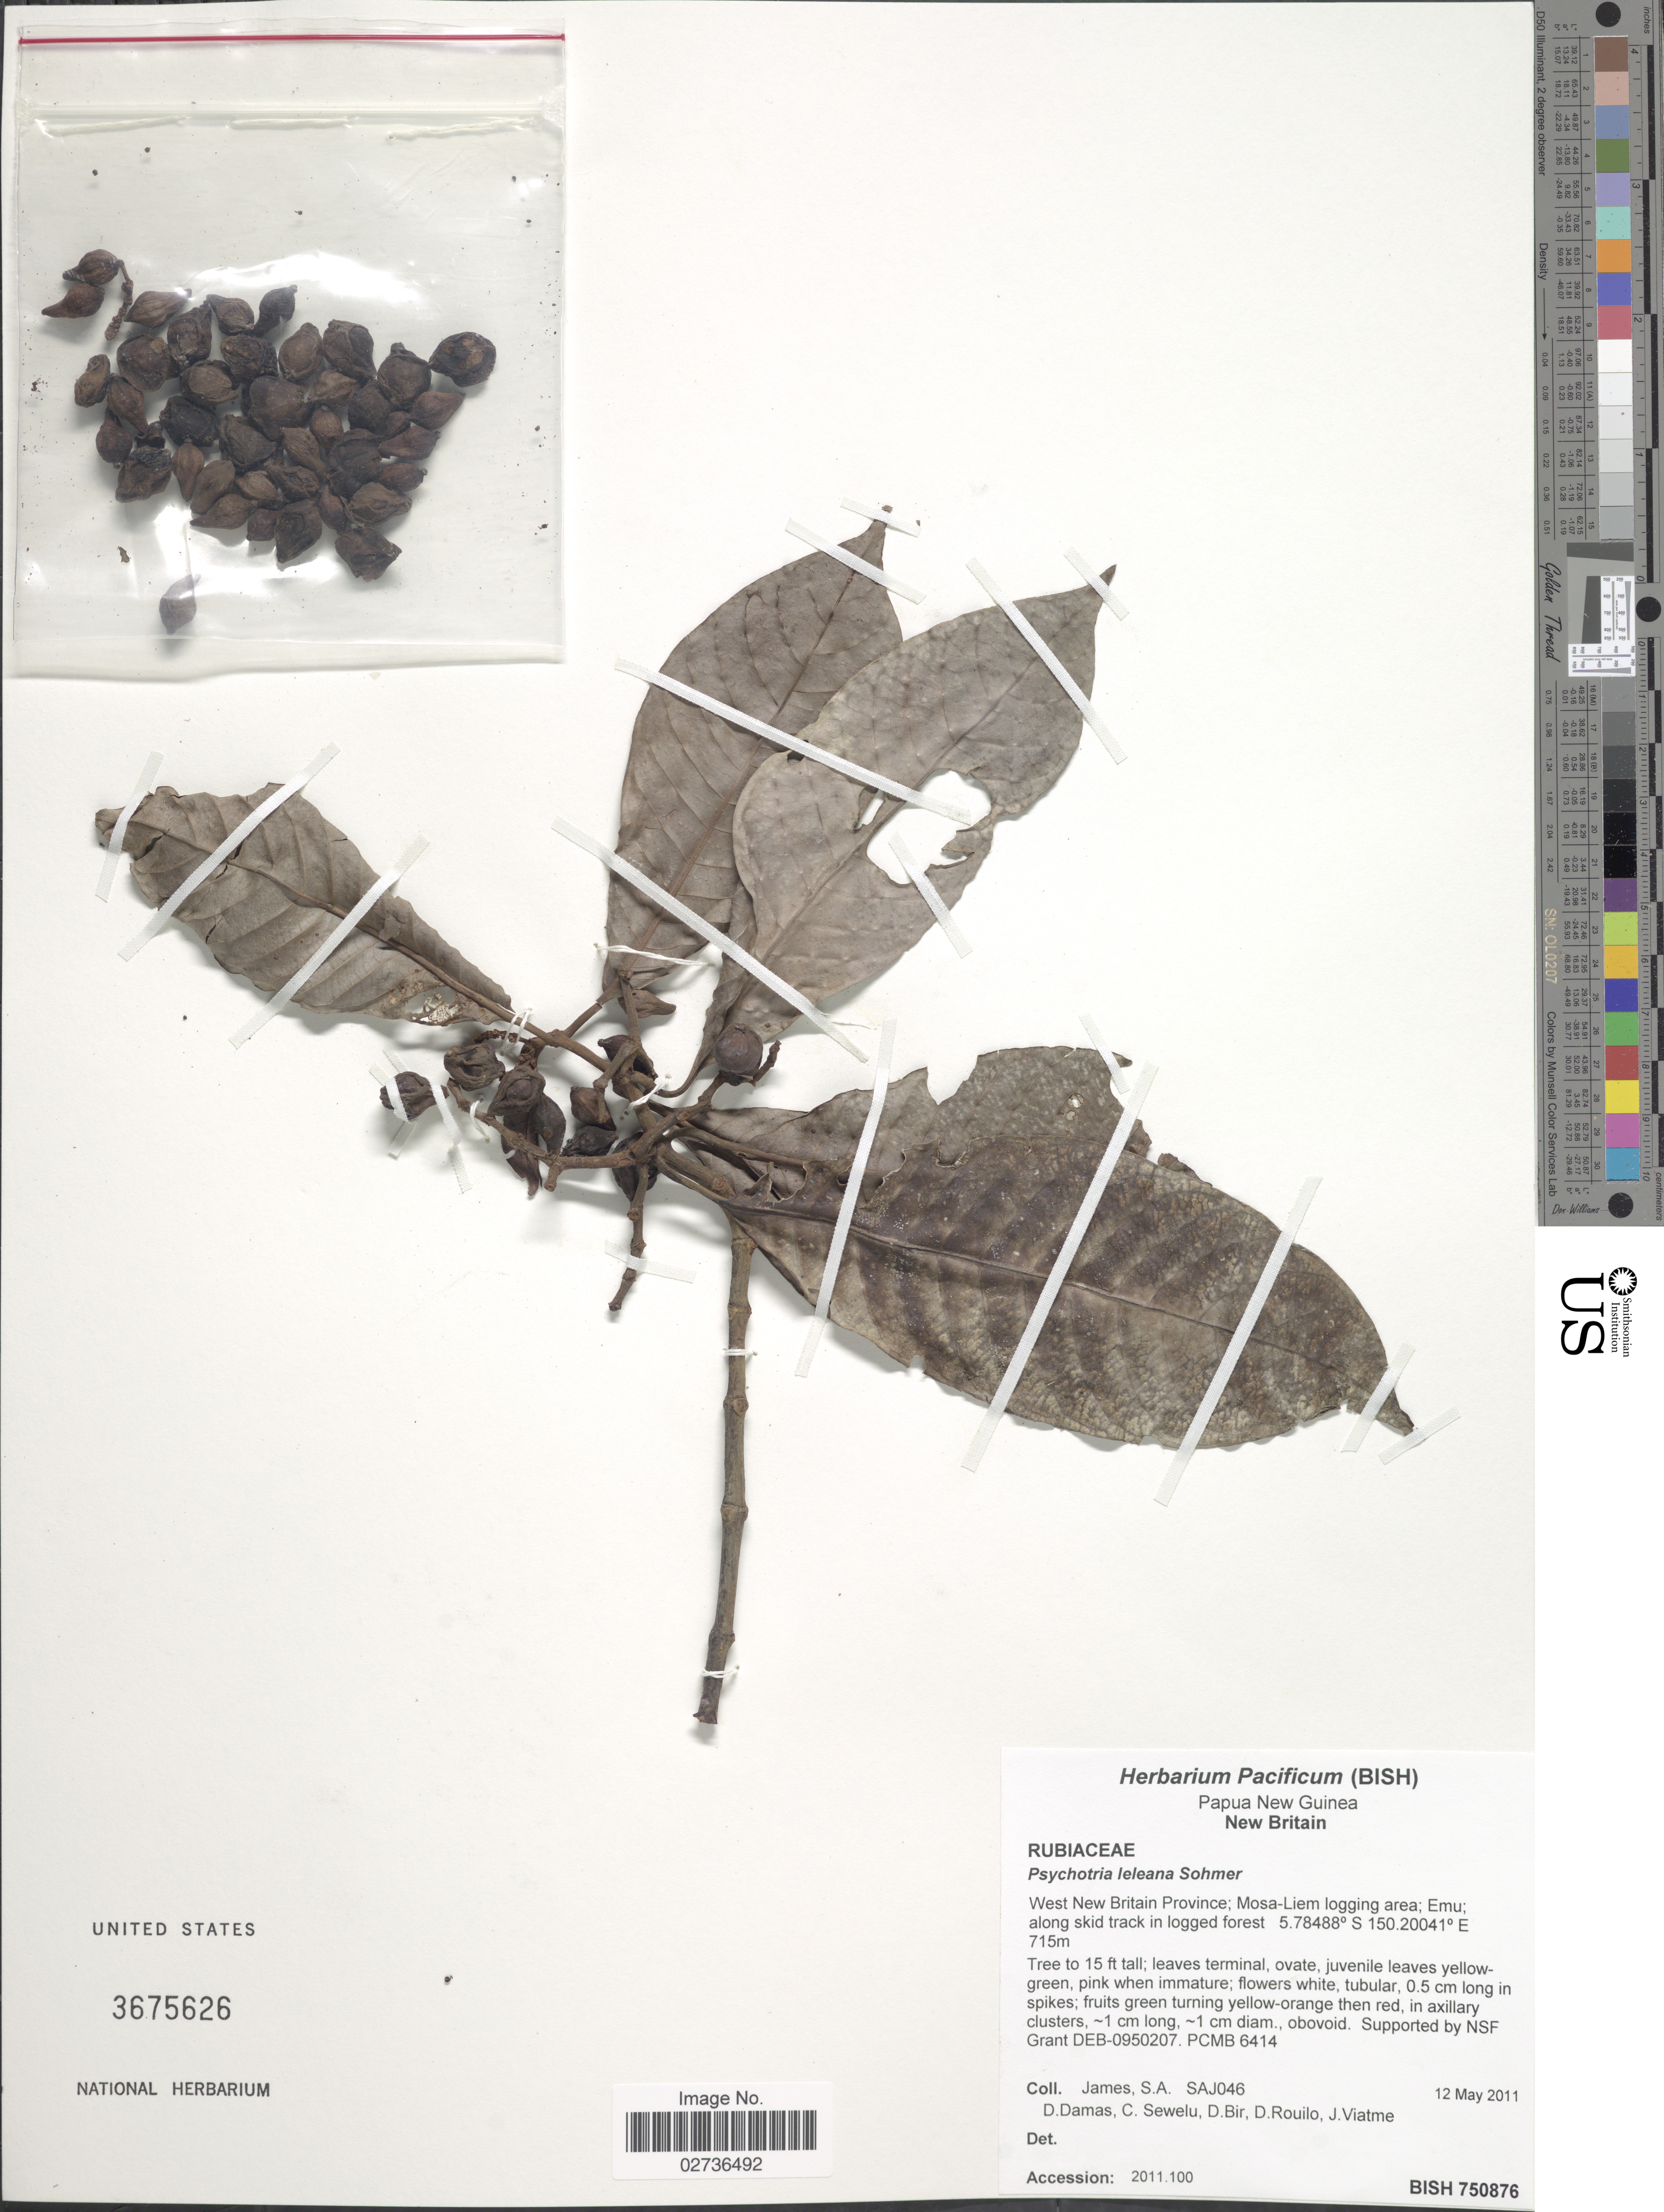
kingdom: Plantae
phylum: Tracheophyta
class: Magnoliopsida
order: Gentianales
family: Rubiaceae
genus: Psychotria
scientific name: Psychotria leleana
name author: Sohmer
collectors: S. James, D. Damas, C. Sewelu, D. Bir & et al.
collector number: SAJ046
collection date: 2011-05-12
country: Papua New Guinea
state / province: East New Britain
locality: East New Britain Province: Mosa-Liem logging area; Emu; along skid track in logged forest, New Britain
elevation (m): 715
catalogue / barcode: US 3675626